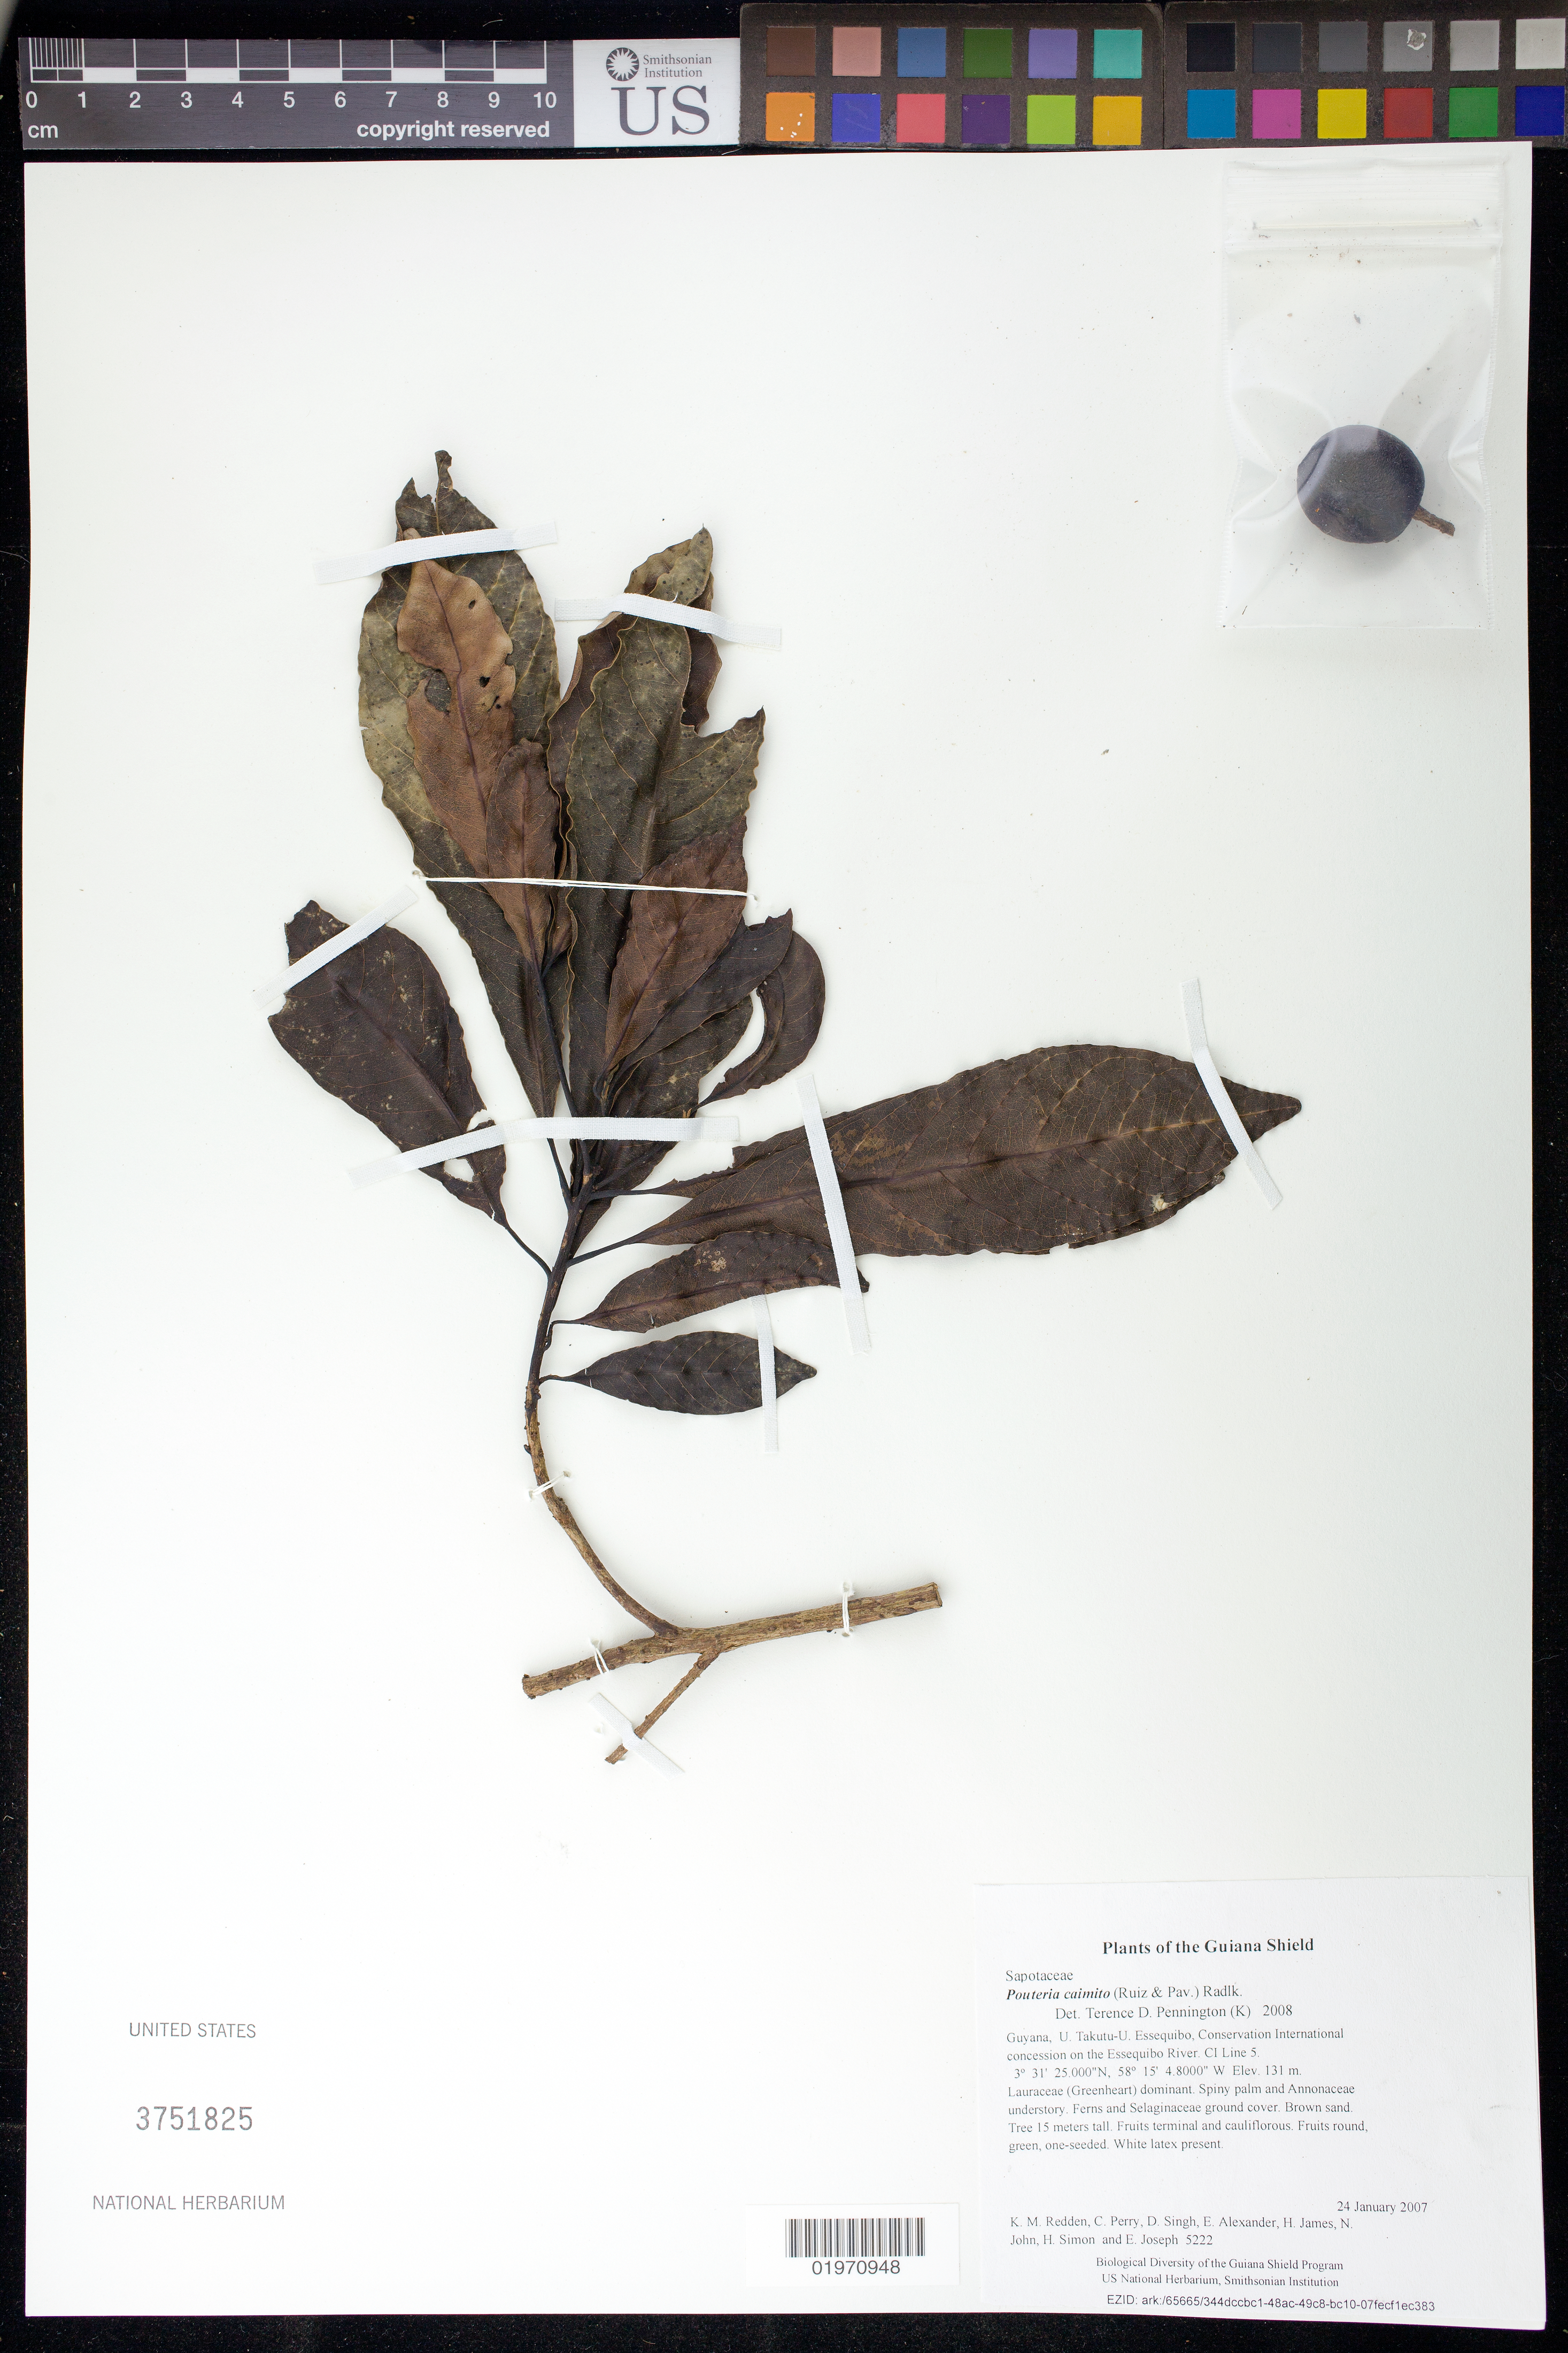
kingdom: Plantae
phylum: Tracheophyta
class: Magnoliopsida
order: Ericales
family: Sapotaceae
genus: Pouteria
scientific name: Pouteria caimito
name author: (Ruiz & Pav.) Radlk.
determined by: Pennington, T. D., (K)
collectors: K. M. Redden, C. Perry, D. Singh, E. Alexander, H. James, N. John, H. Simon & E. Joseph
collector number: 5222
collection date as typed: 24 January 2007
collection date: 2007-01-24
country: Guyana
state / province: U. Takutu-U. Essequibo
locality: Conservation International concession on the Essequibo River. CI Line 5.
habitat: Lauraceae (Greenheart) dominant. Spiny palm and Annonaceae understory. Ferns and Selaginaceae ground cover. Brown sand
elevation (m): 131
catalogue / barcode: US 3751825